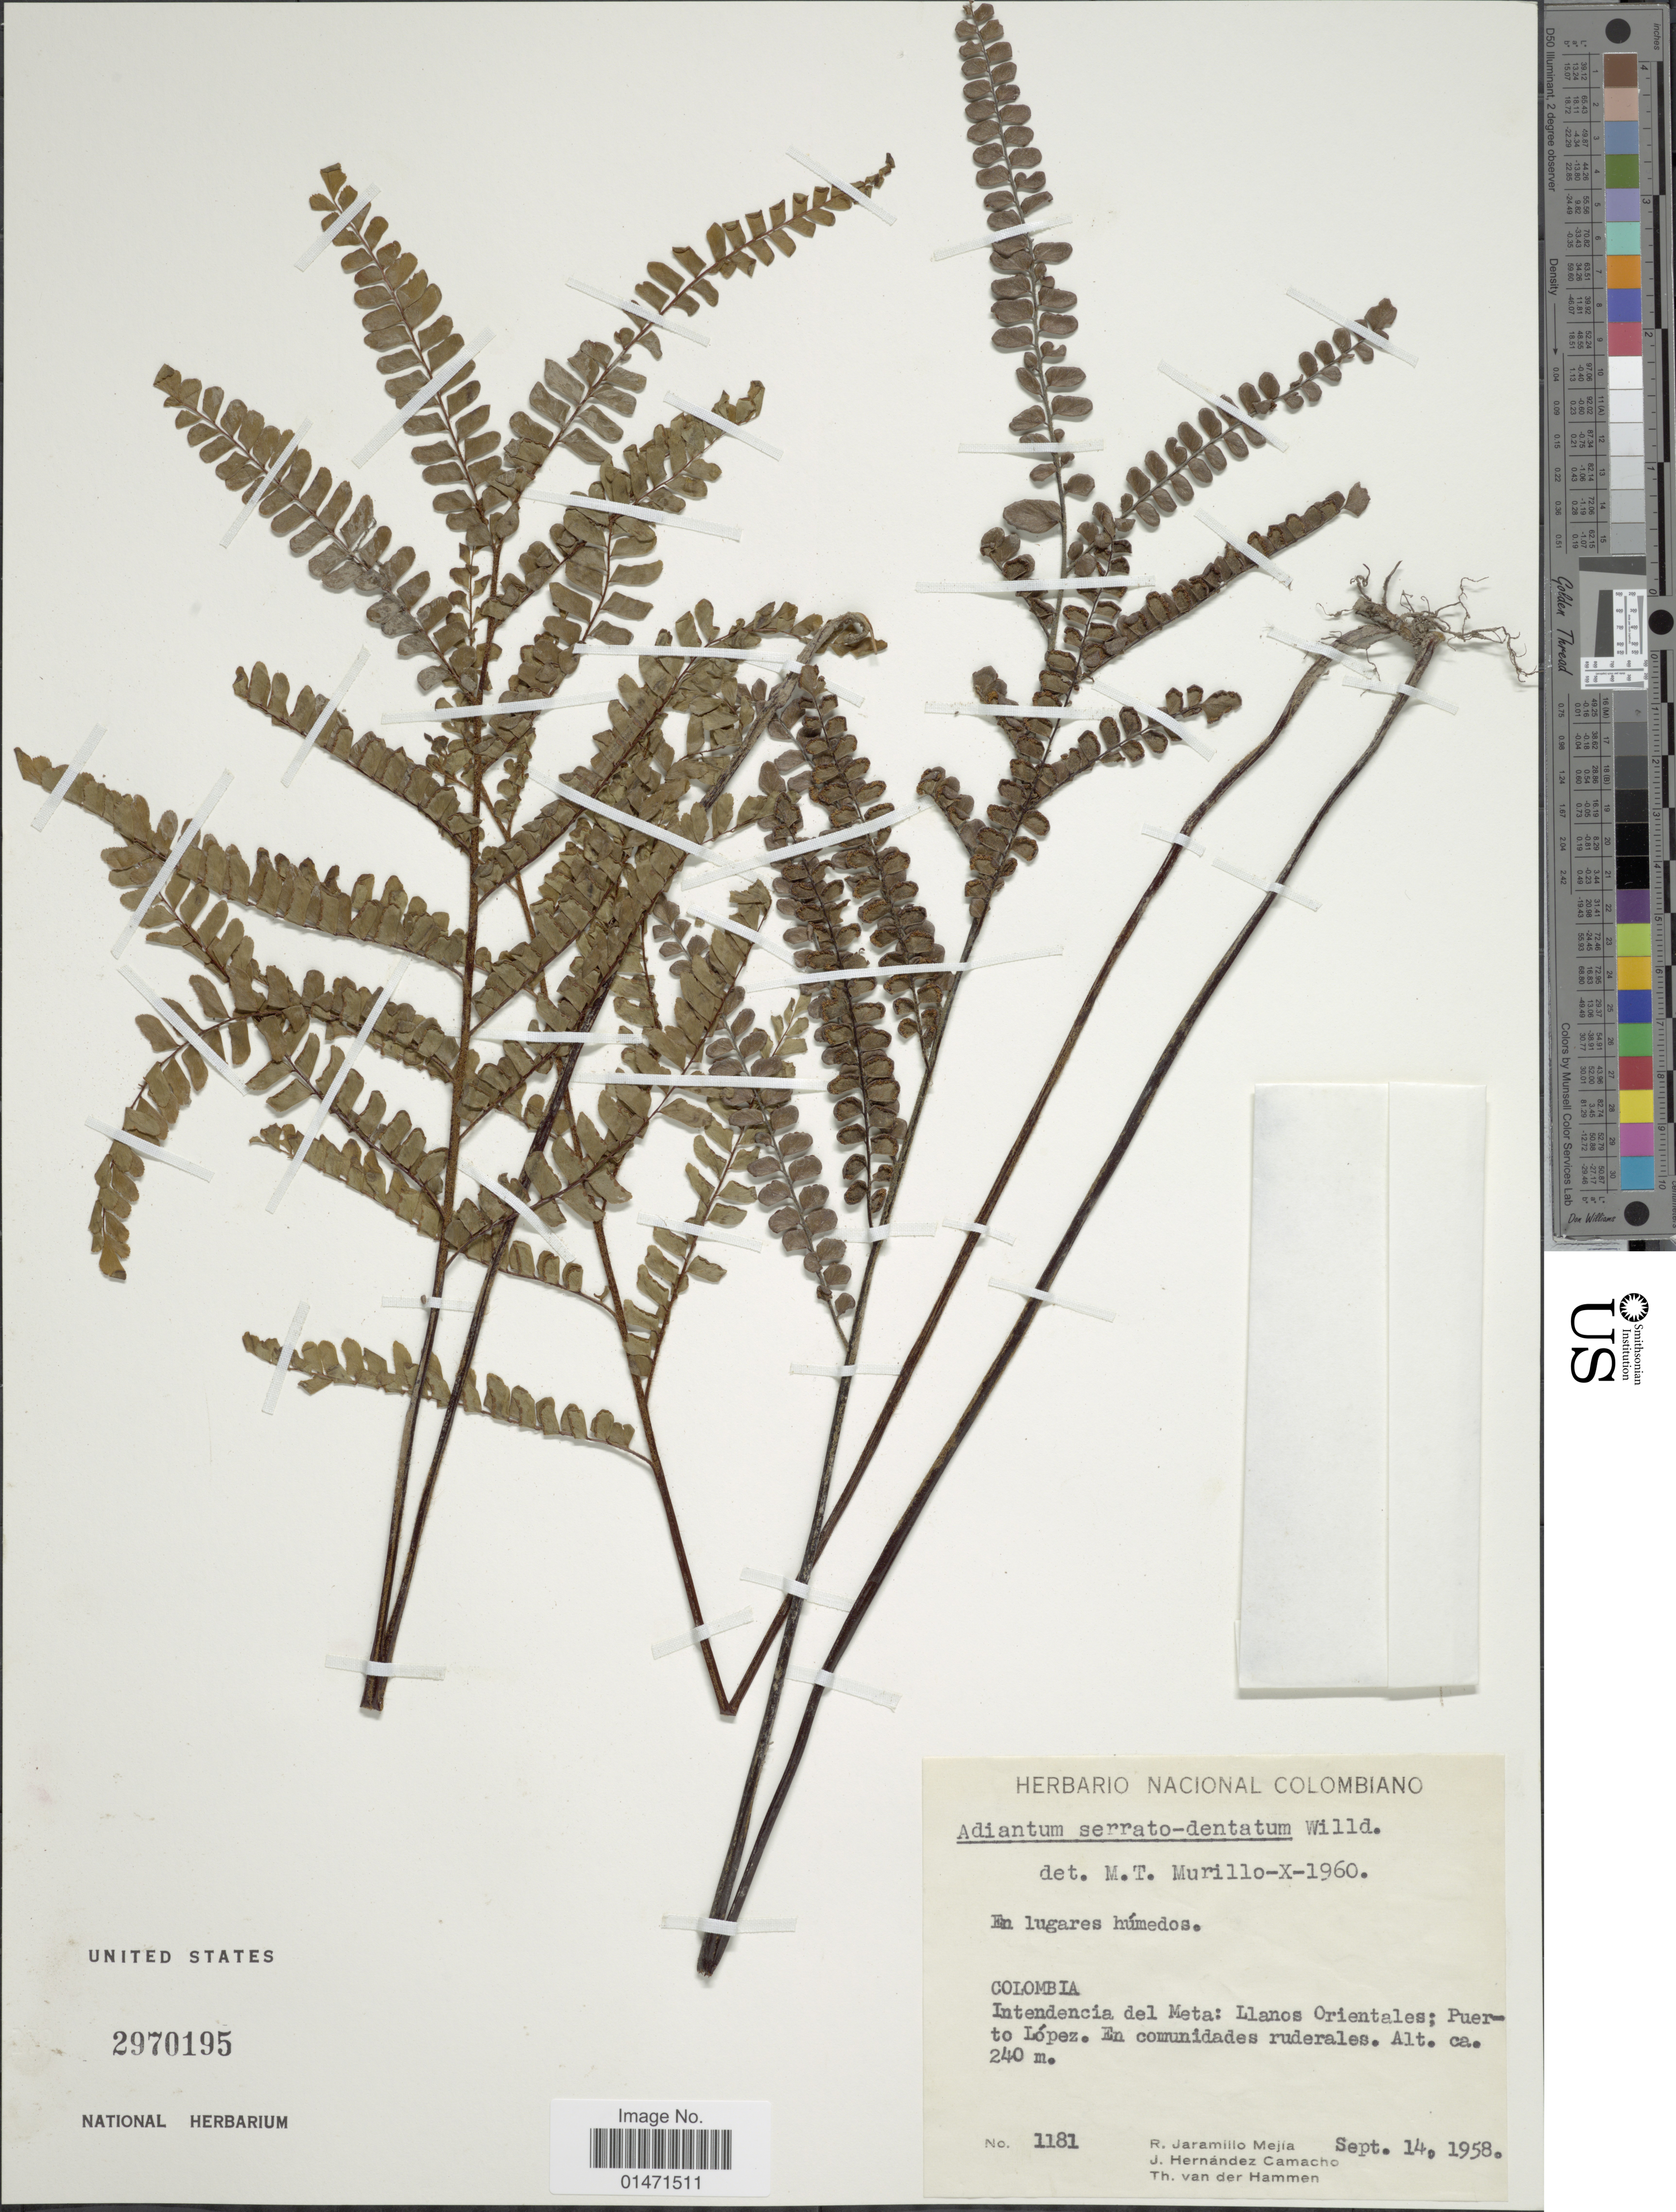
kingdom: Plantae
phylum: Tracheophyta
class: Polypodiopsida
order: Polypodiales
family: Pteridaceae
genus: Adiantum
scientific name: Adiantum serratodentatum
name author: Humb. & Bonpl. ex Willd.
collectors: R. Jaramillo M., J. Hernandez Camacho & T. Hammen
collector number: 1181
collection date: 1958-09-14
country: Colombia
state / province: Meta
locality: Llanos Orientales; Puerto López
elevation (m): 240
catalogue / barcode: US 2970195